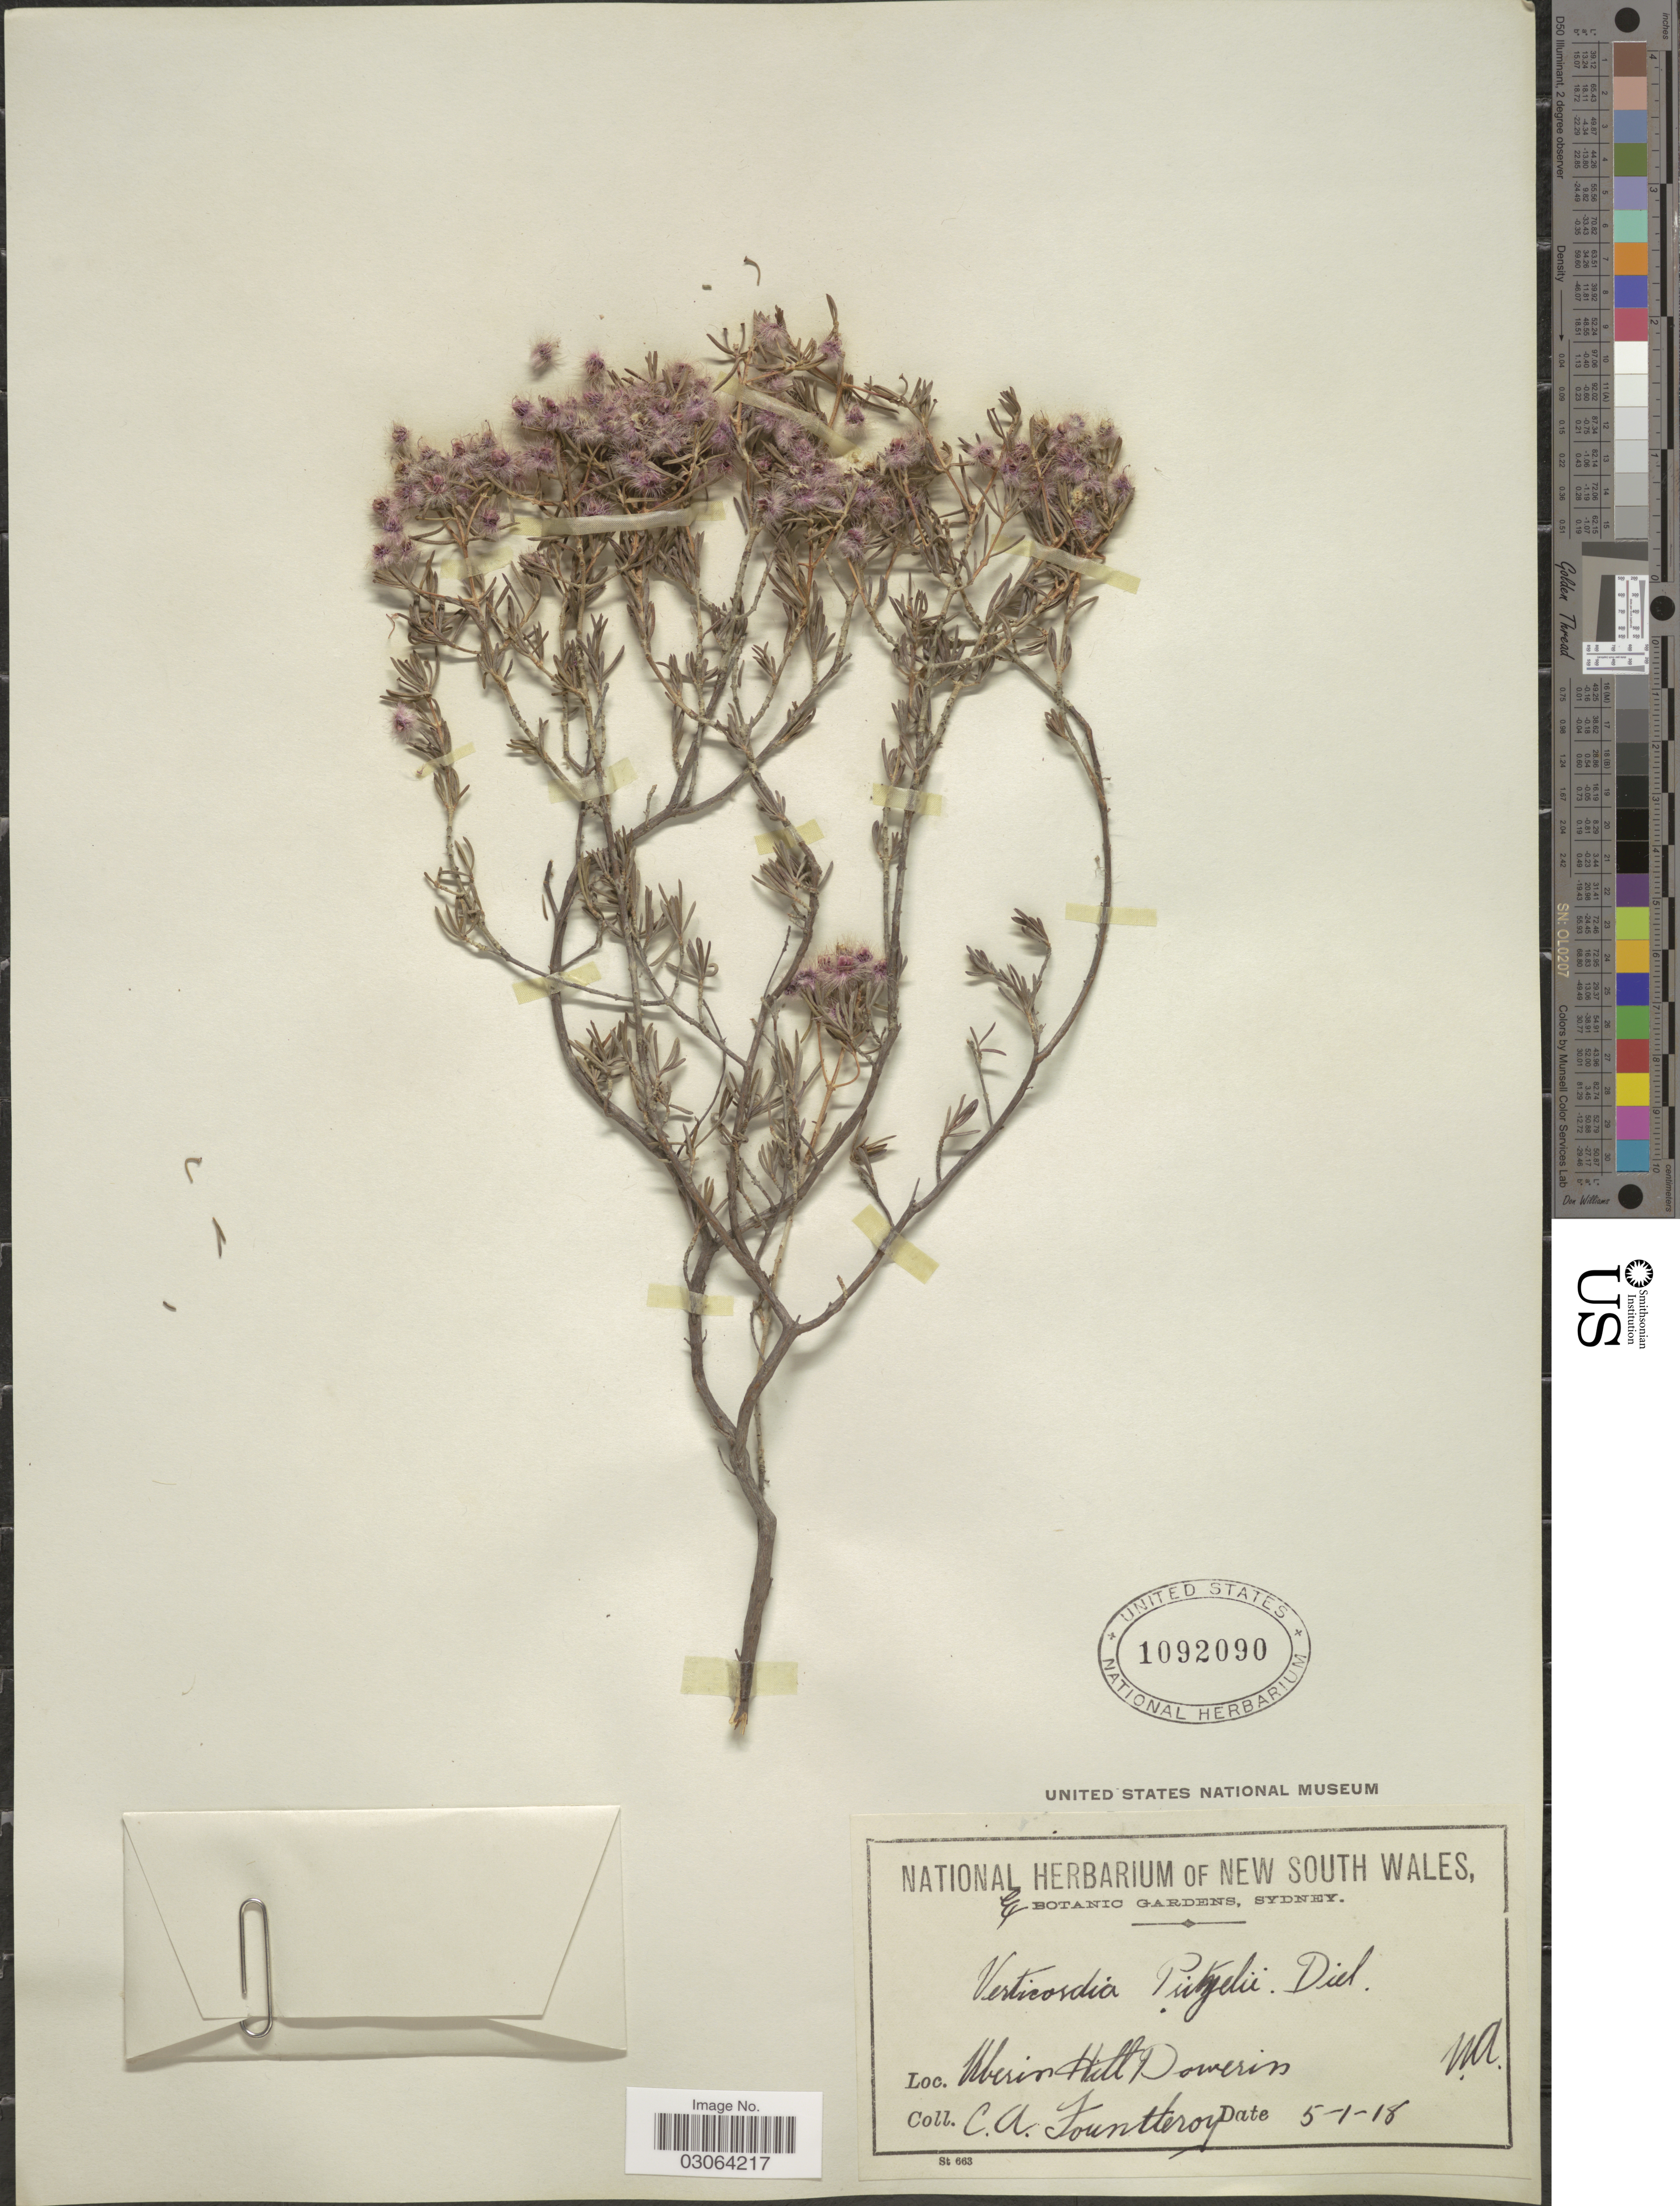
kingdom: Plantae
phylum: Tracheophyta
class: Magnoliopsida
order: Myrtales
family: Myrtaceae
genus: Verticordia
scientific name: Verticordia pritzelii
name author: Diels in Engl.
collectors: C. Tauntleroy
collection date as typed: Transcribed d/m/y: 5/1/18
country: Australia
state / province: Western Australia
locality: Uberin Hill, Dowerin.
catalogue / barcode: US 1092090